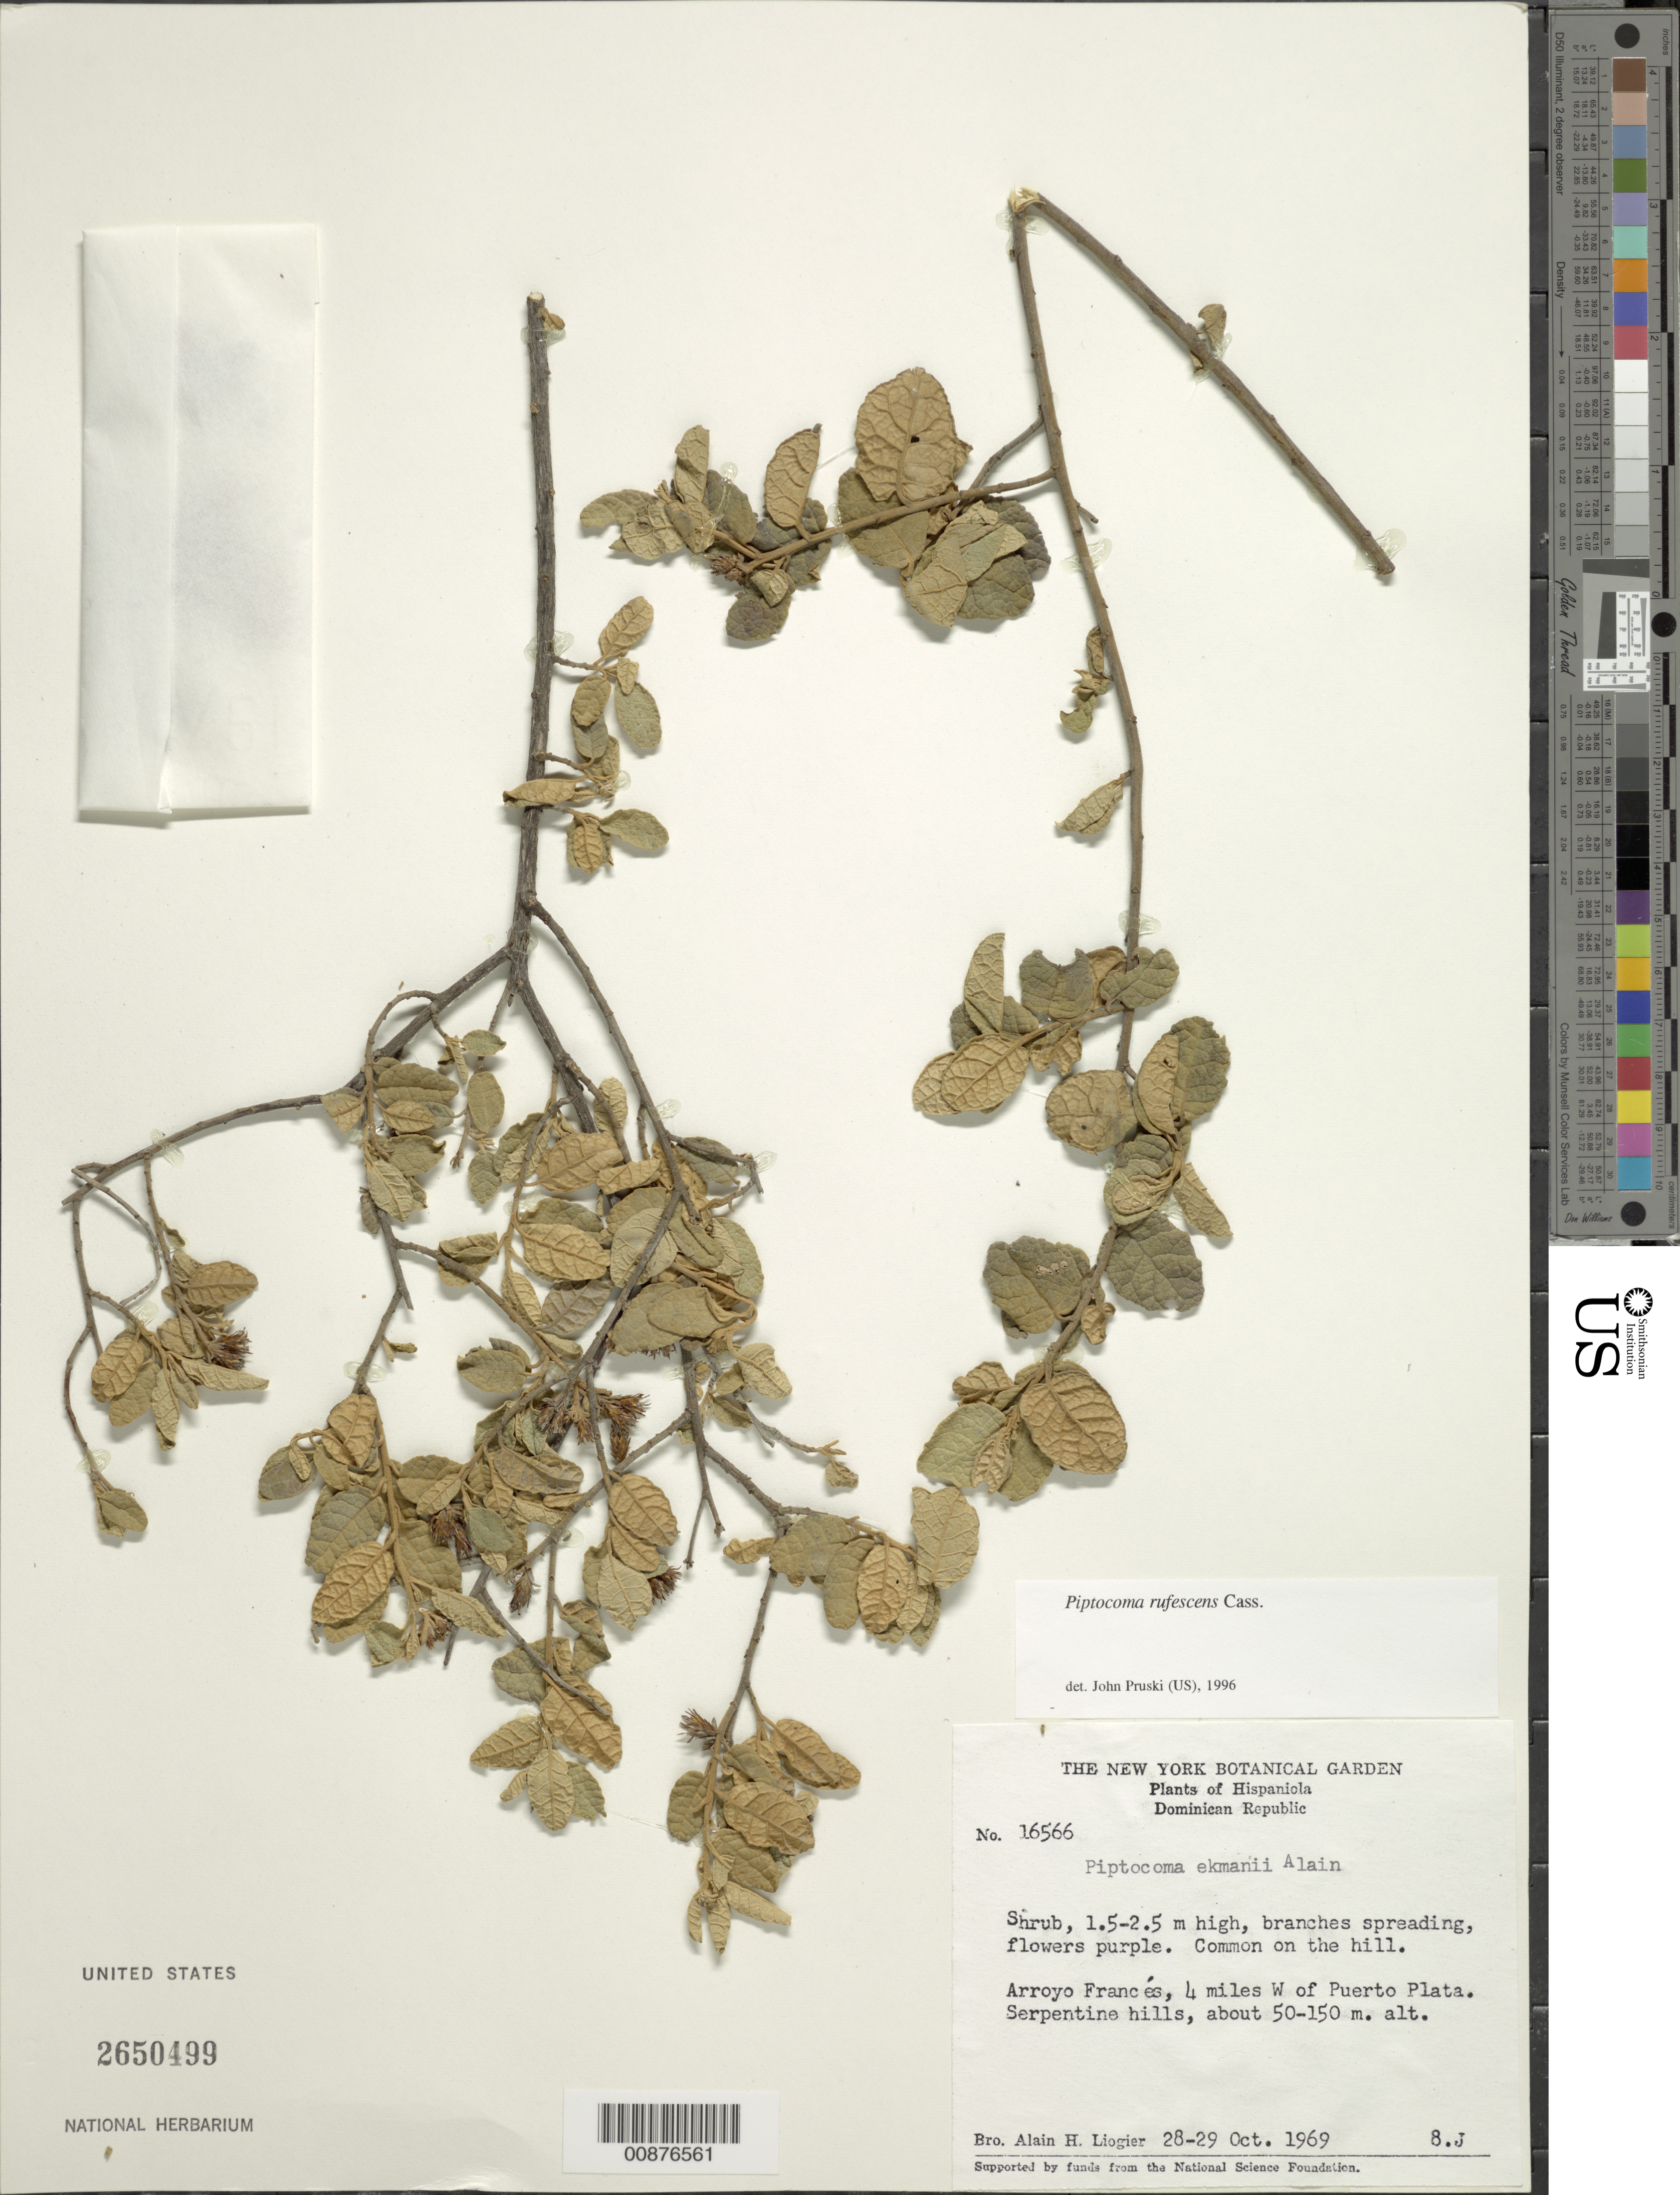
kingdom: Plantae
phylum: Tracheophyta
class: Magnoliopsida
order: Asterales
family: Asteraceae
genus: Piptocoma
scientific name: Piptocoma rufescens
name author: Cass.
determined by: Pruski, J. F.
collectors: A. H. Liogier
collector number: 16566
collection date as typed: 28 Oct 1969 to 29 Oct 1969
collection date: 1969-10-28/1969-10-29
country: Dominican Republic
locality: Arroyo Francés, 4 miles W of Puerto Plata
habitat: On serpentine hill, near arroyo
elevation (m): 50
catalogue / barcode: US 2650499